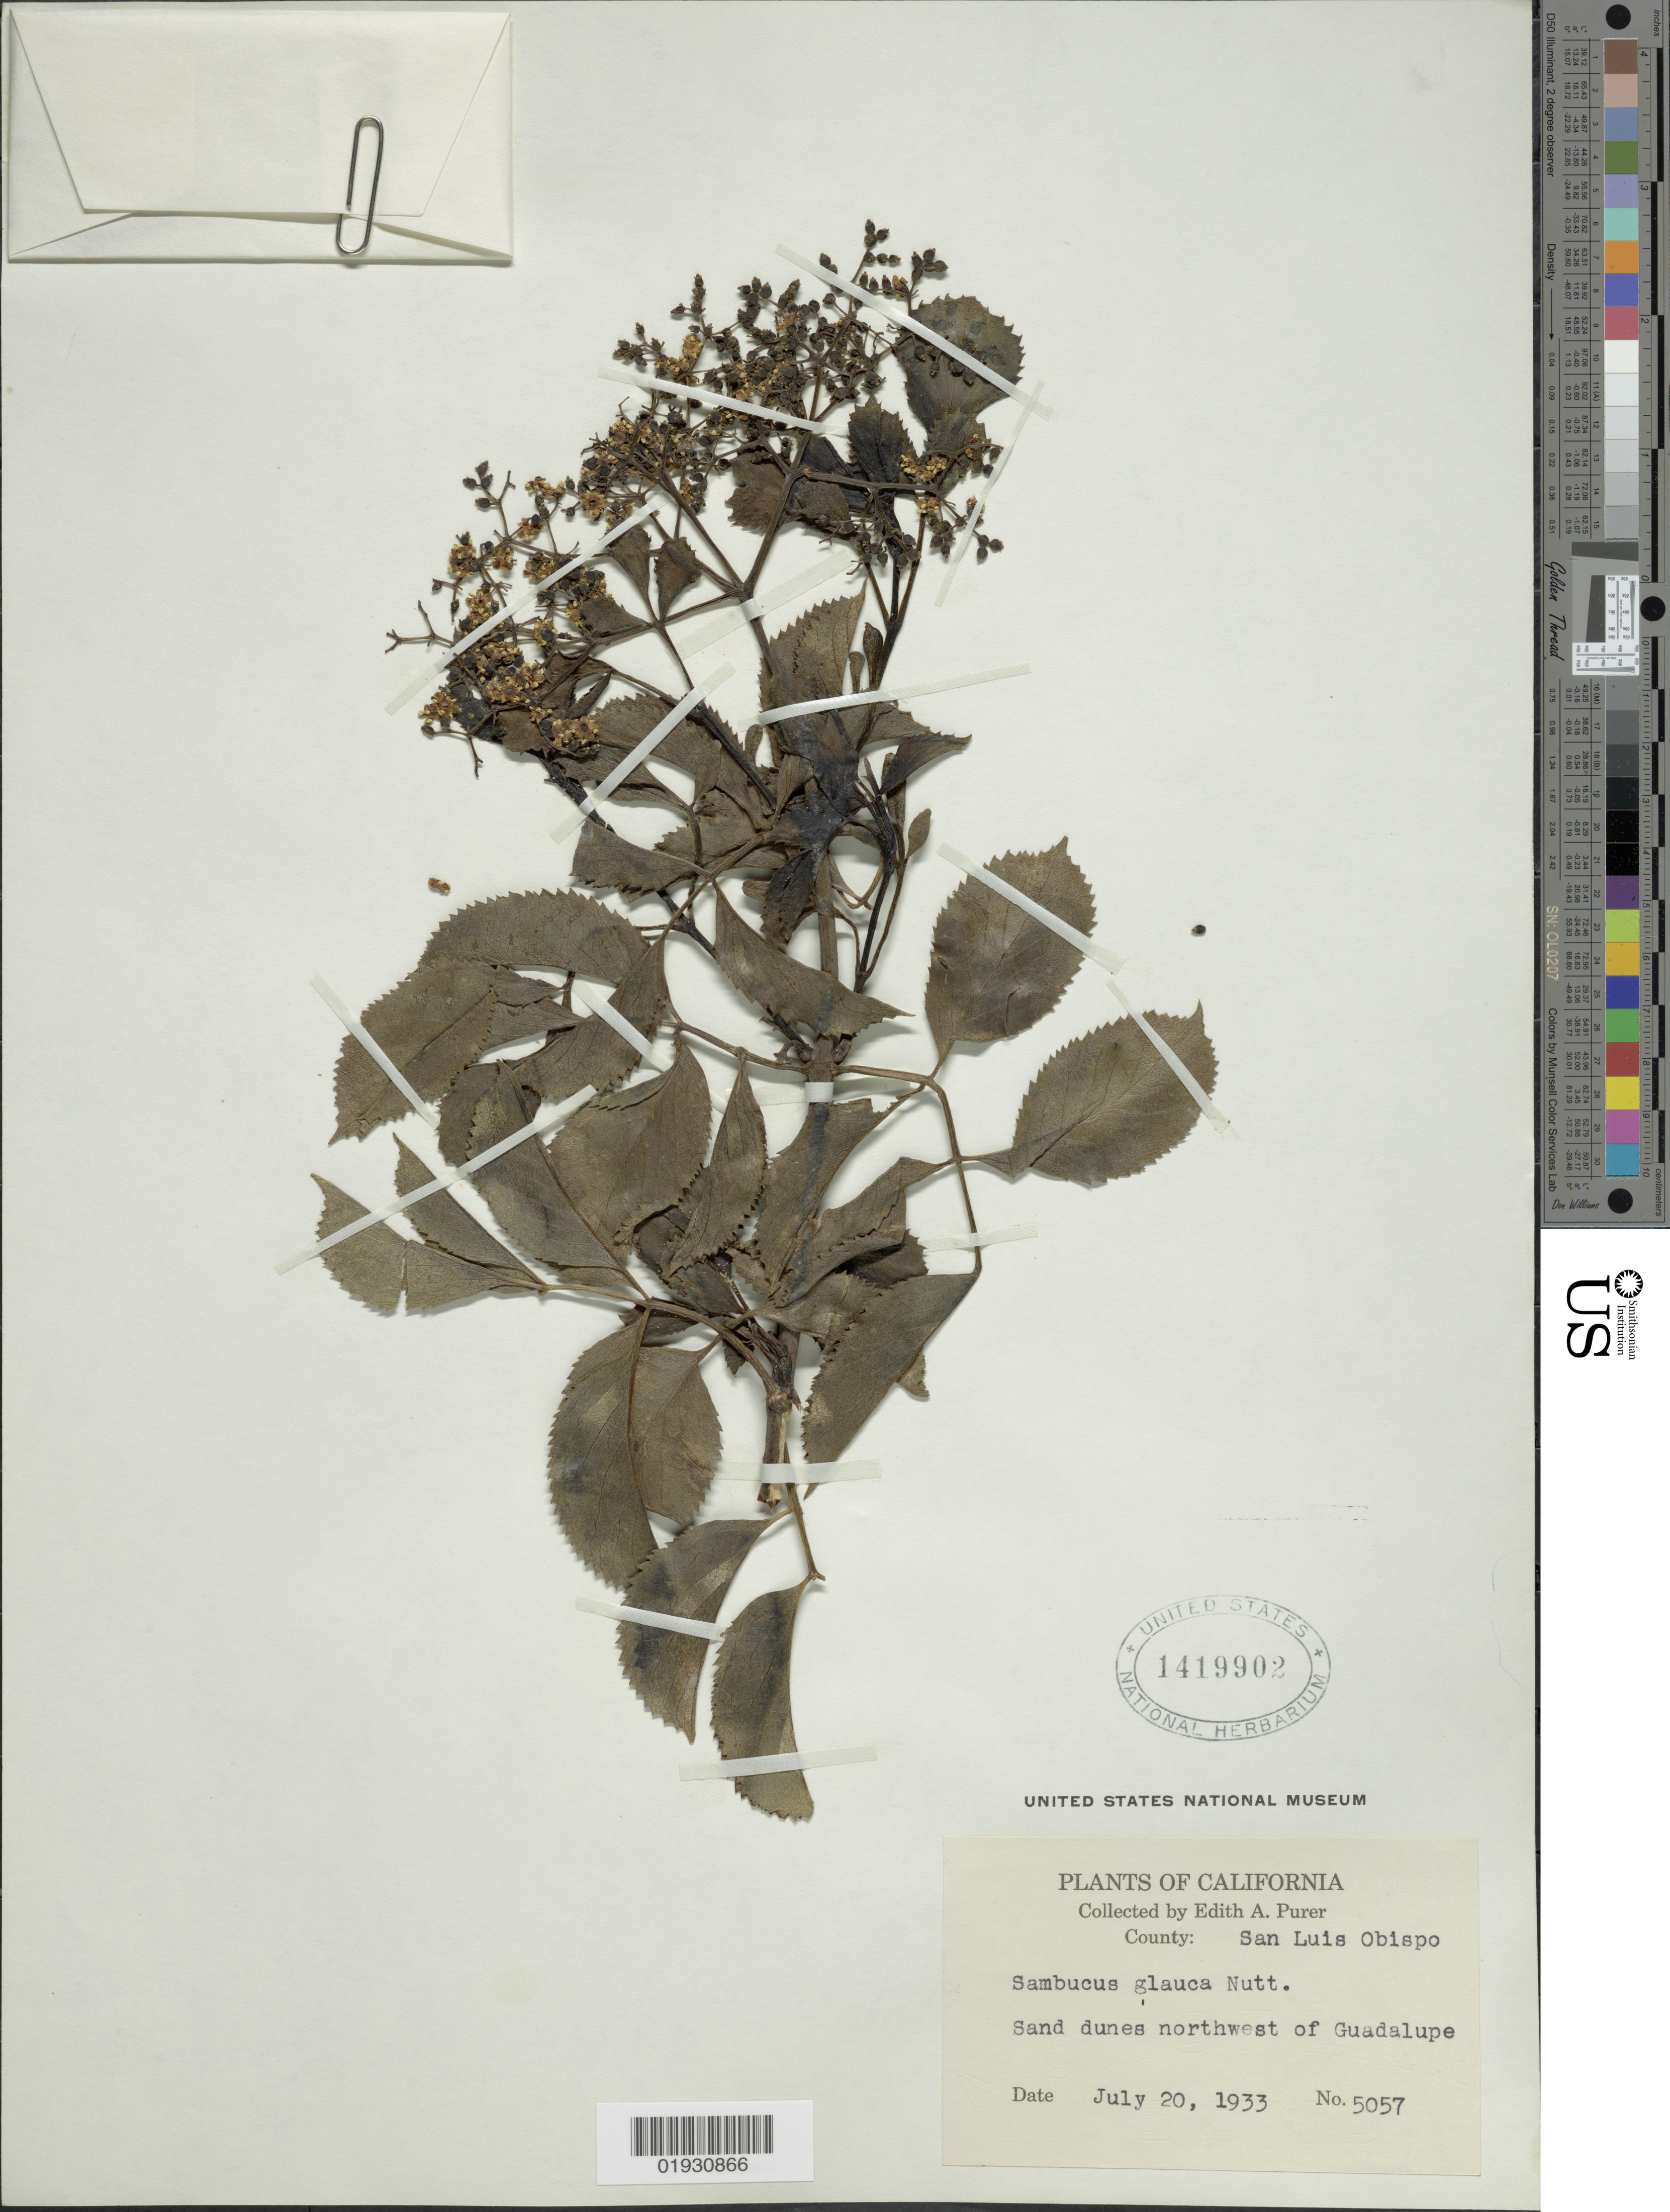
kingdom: Plantae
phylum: Tracheophyta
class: Magnoliopsida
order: Dipsacales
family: Viburnaceae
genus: Sambucus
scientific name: Sambucus cerulea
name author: Raf.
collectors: E. Purer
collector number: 5057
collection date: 1933-07-20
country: United States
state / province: California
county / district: San Luis Obispo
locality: County: San Luis Obispo. Sand dunes northwest of Guadalupe.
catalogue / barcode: US 1419902